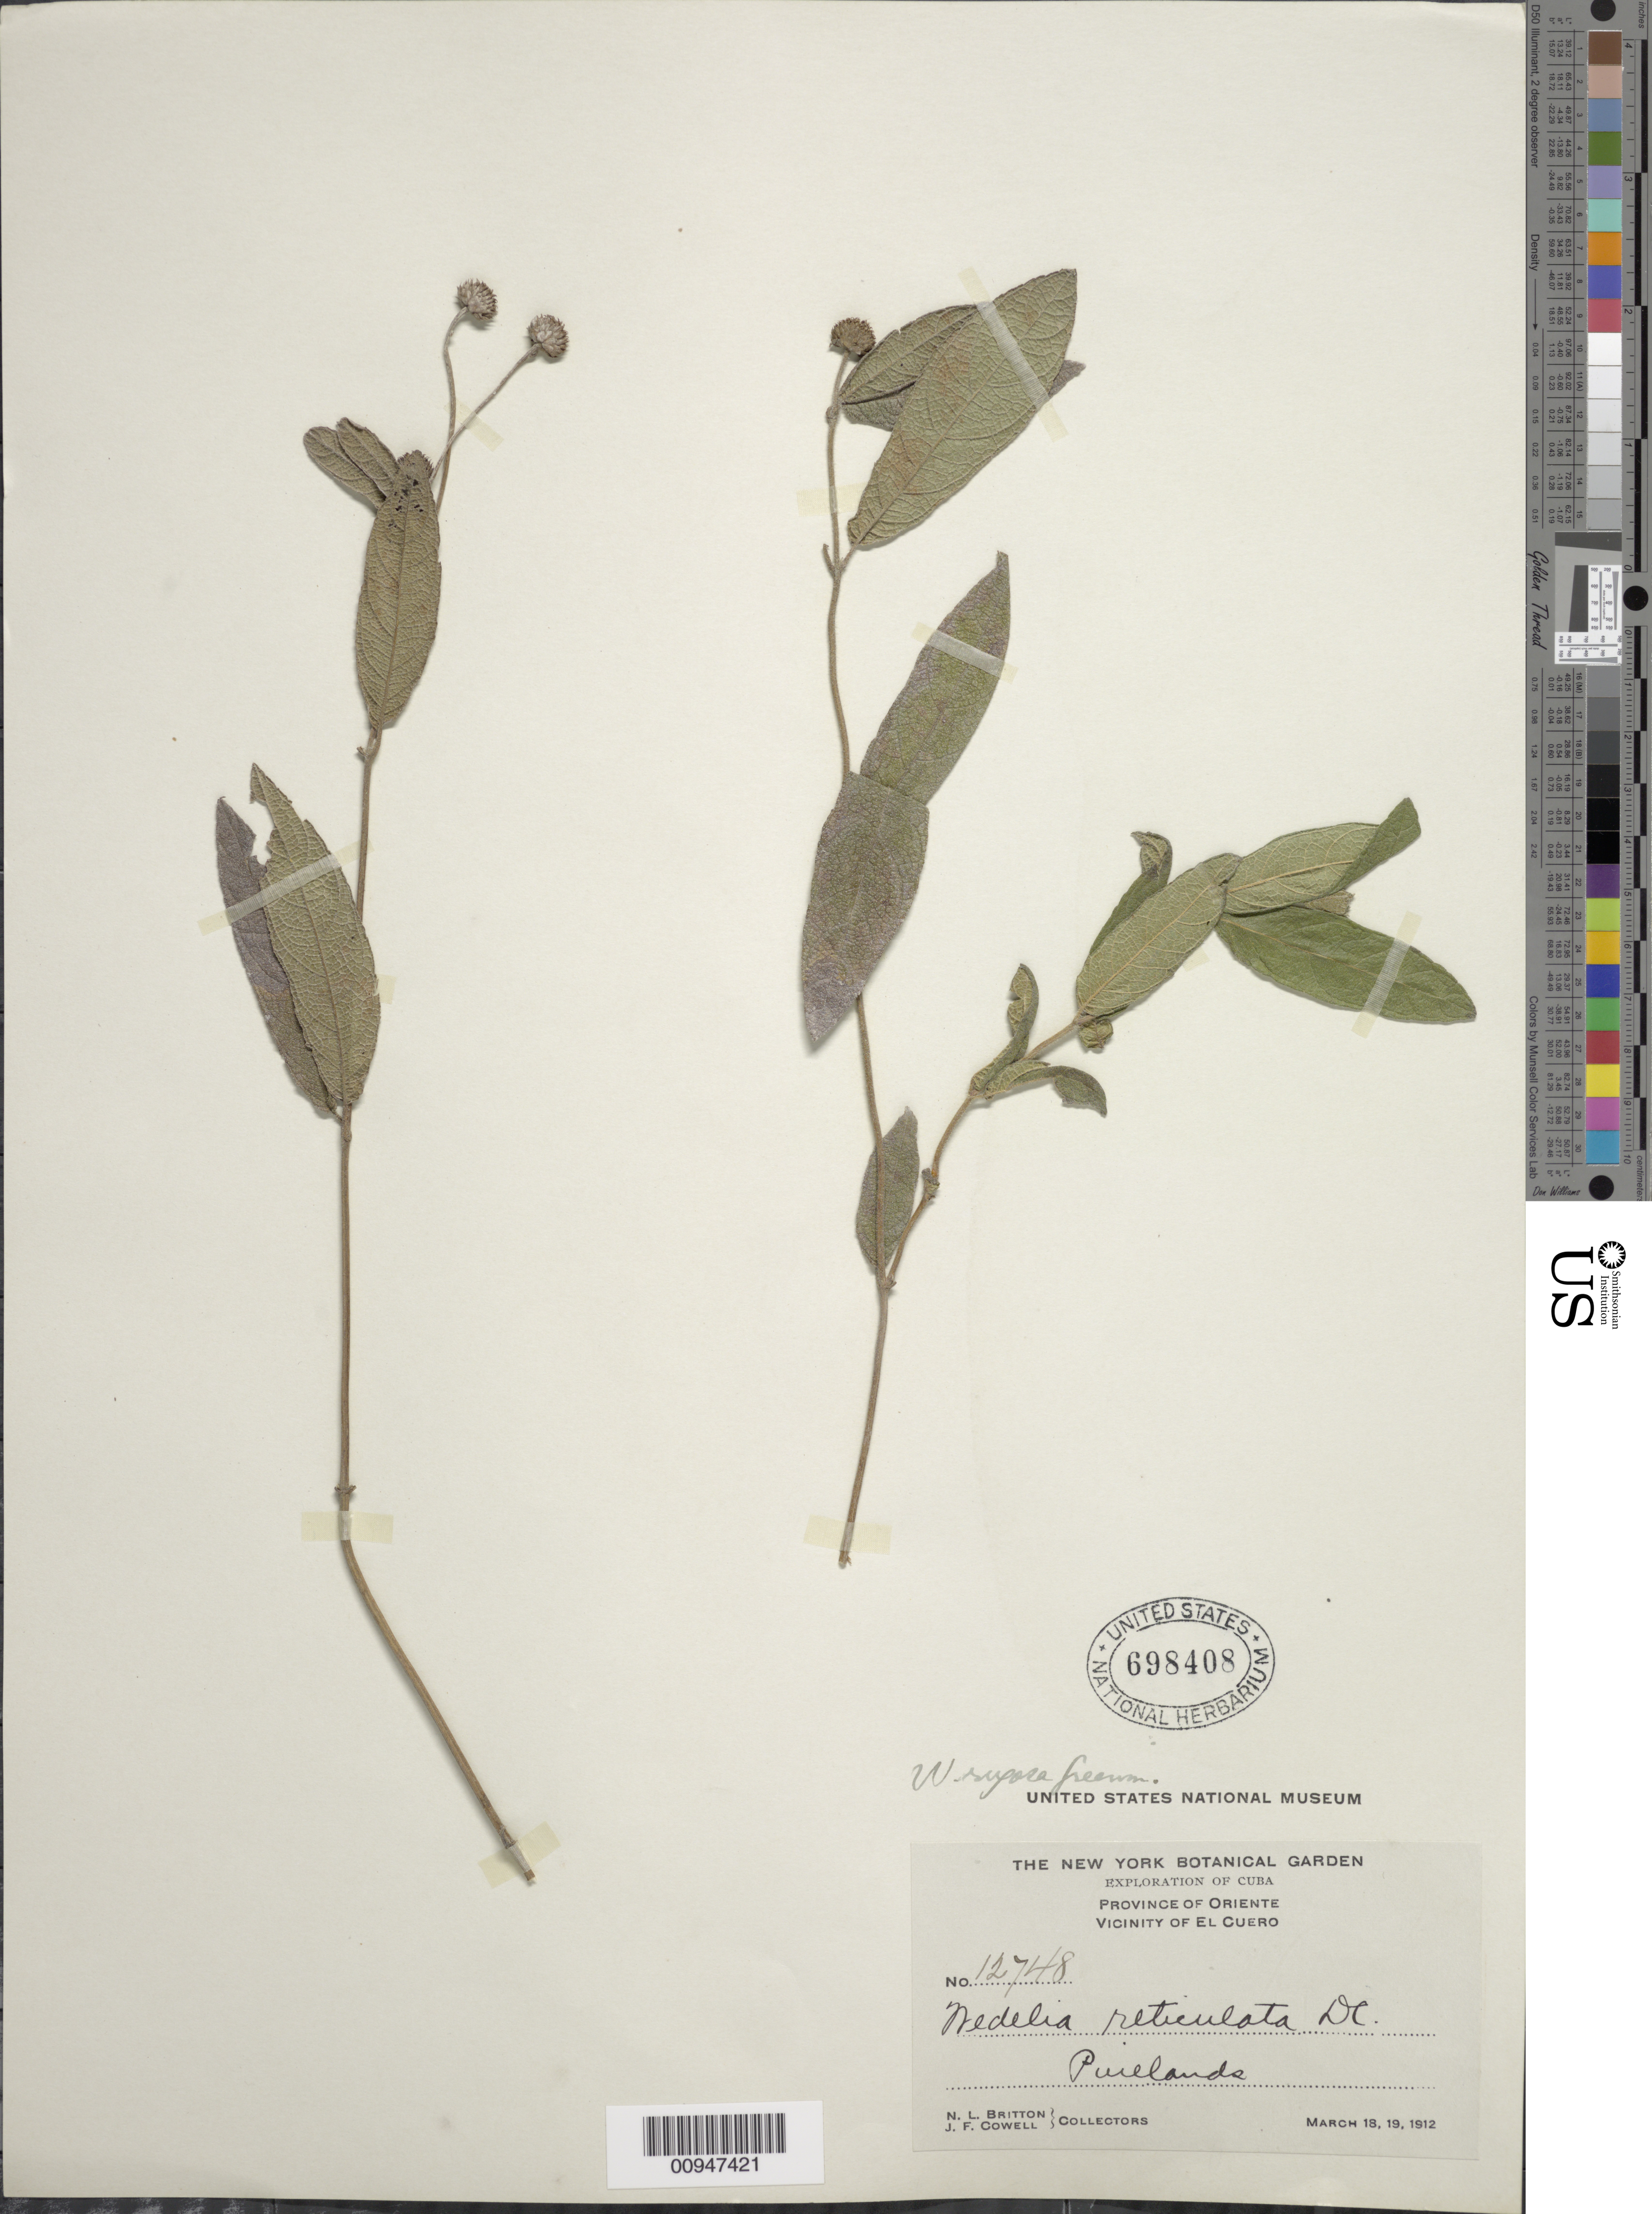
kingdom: Plantae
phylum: Tracheophyta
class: Magnoliopsida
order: Asterales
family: Asteraceae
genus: Wedelia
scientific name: Wedelia rugosa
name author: Greenm.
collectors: N. Britton & J. F. Cowell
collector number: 12748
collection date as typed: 18 Mar 1912 to 19 Mar 1912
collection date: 1912-03-18/1912-03-19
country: Cuba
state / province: Oriente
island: Cuba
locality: Vicinity of El Cuero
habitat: Pinelands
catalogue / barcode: US 698408